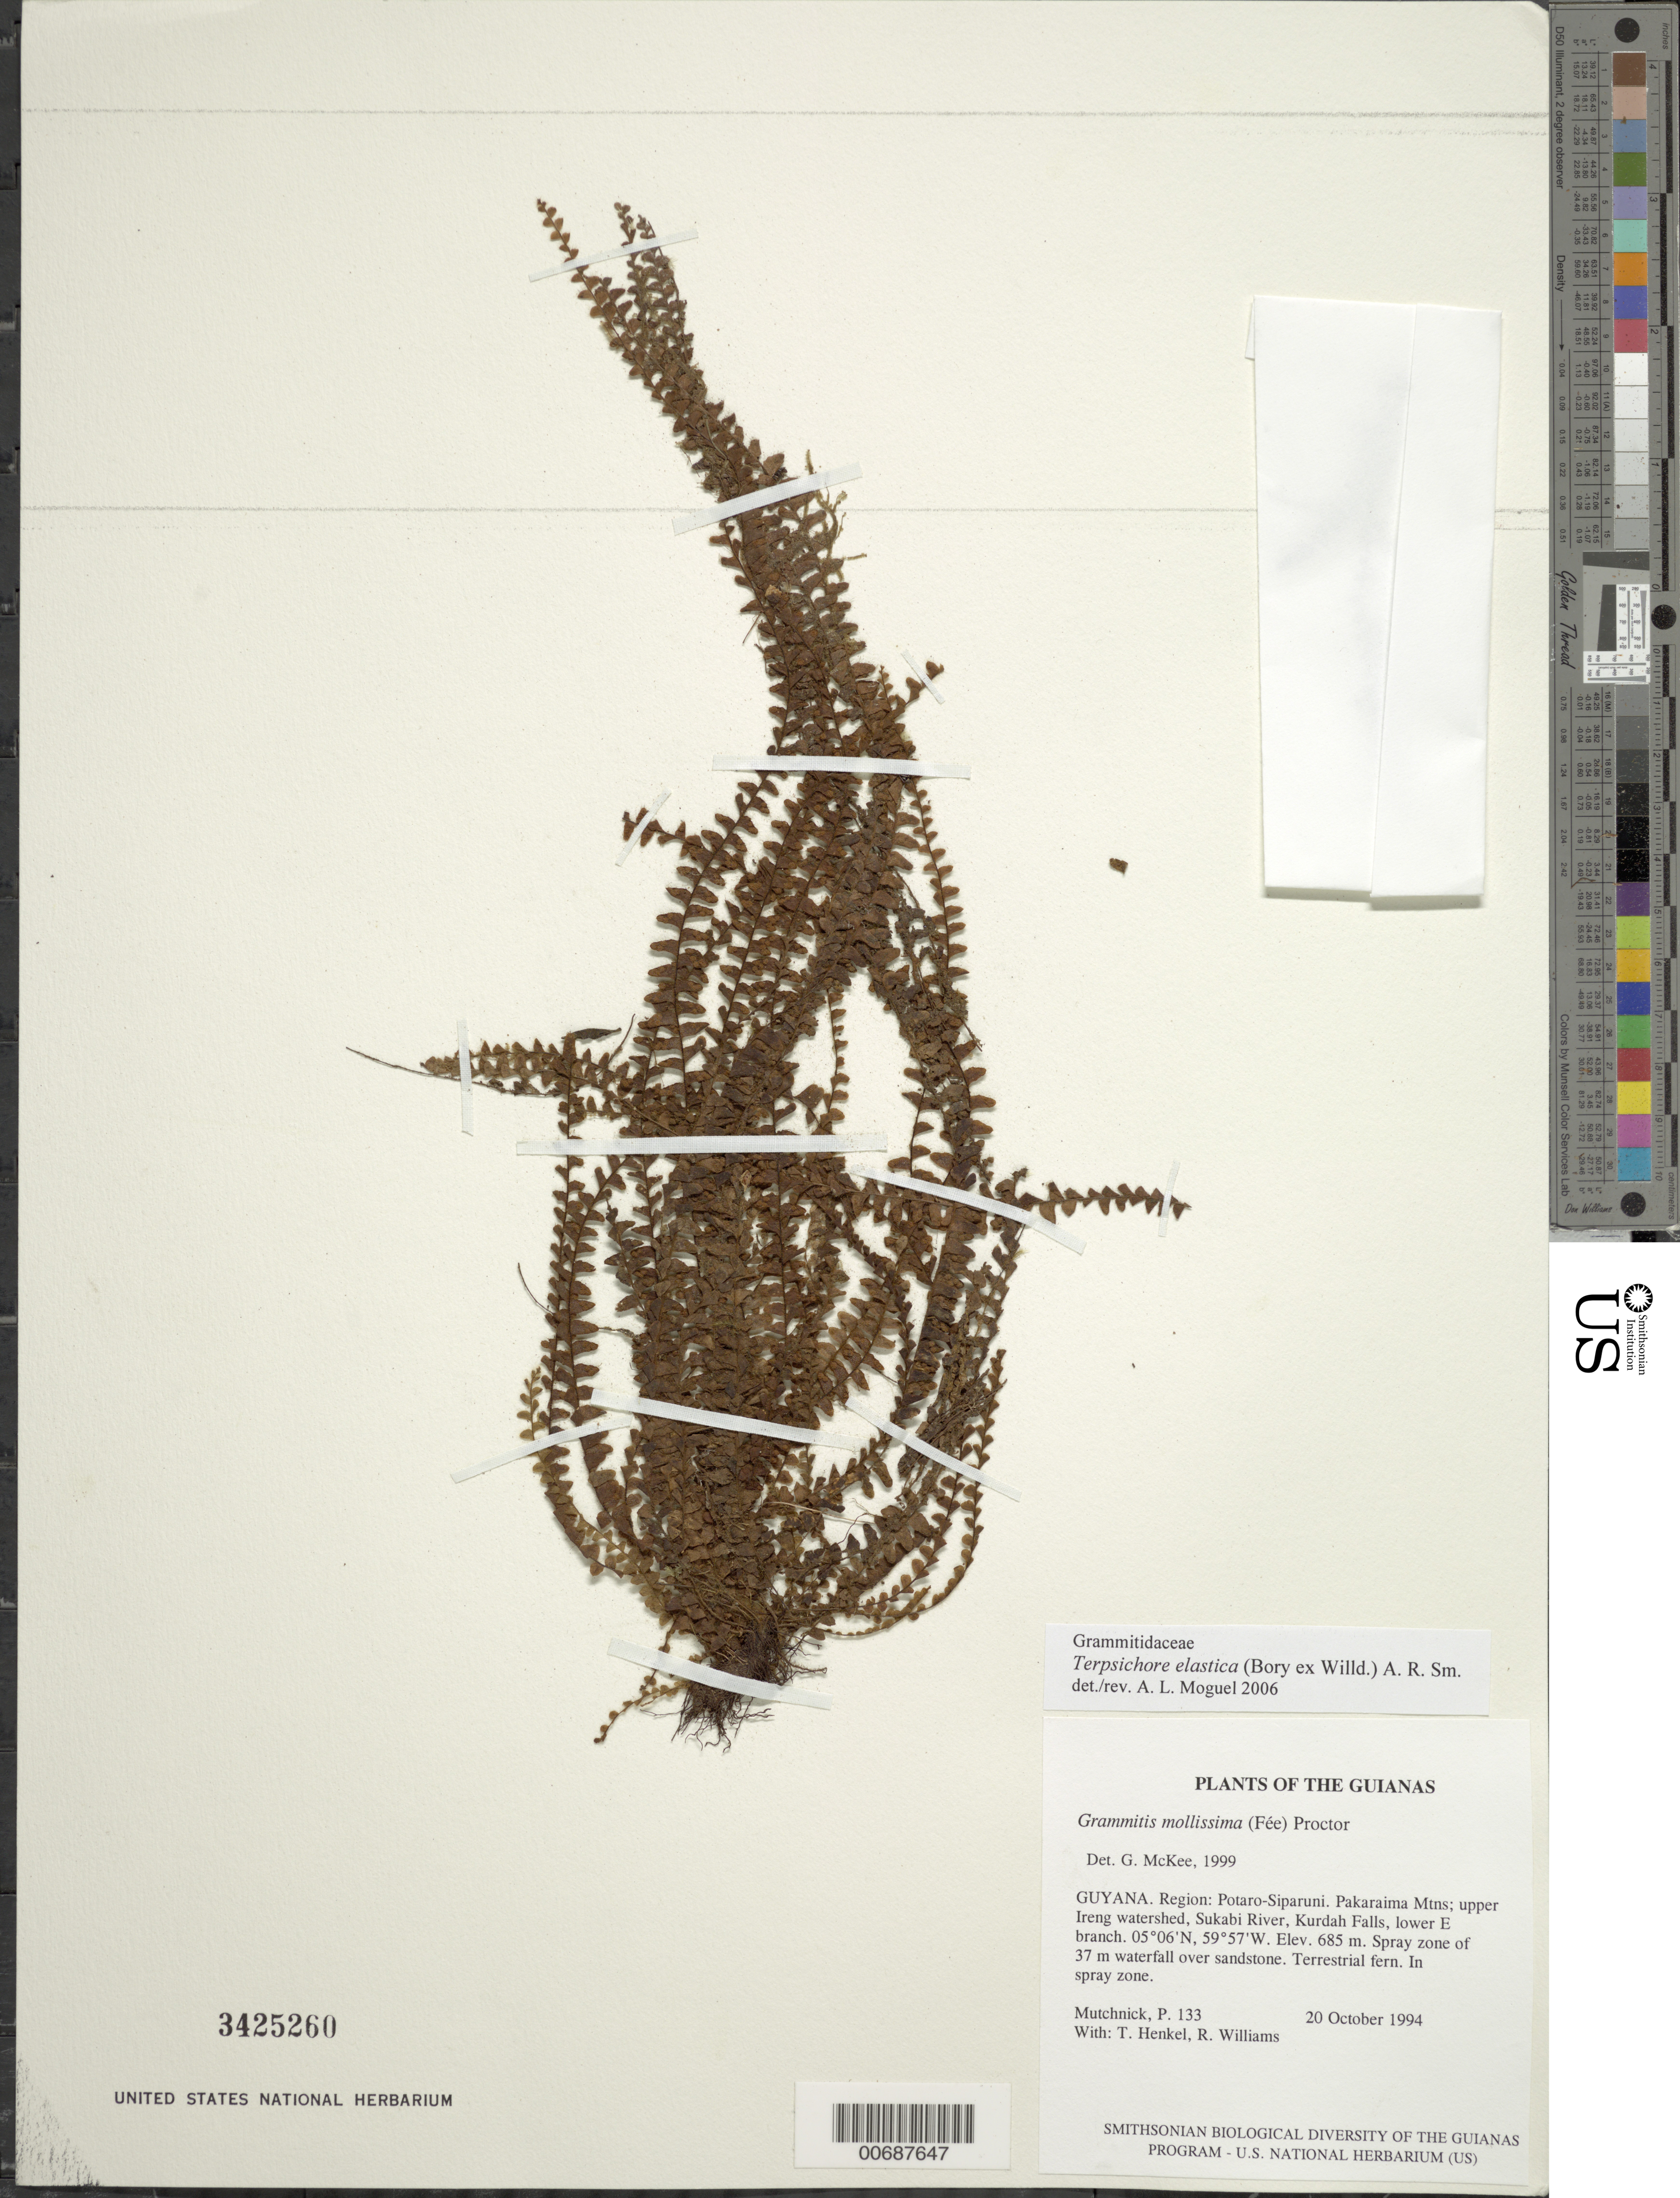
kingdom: Plantae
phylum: Tracheophyta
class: Polypodiopsida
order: Polypodiales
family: Polypodiaceae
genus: Alansmia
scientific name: Alansmia elastica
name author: (Bory ex Willd.) Moguel & M. Kessler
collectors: P. Mutchnick, T. Henkel & R. Williams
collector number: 133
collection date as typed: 20 October 1994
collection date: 1994-10-20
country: Guyana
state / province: Potaro-Siparuni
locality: Pakaraima Mtns; upper Ireng watershed, Sukabi River, Kurdah Falls, lower E branch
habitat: Spray zone of 37 m waterfall over sandstone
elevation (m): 685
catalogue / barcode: US 3425260